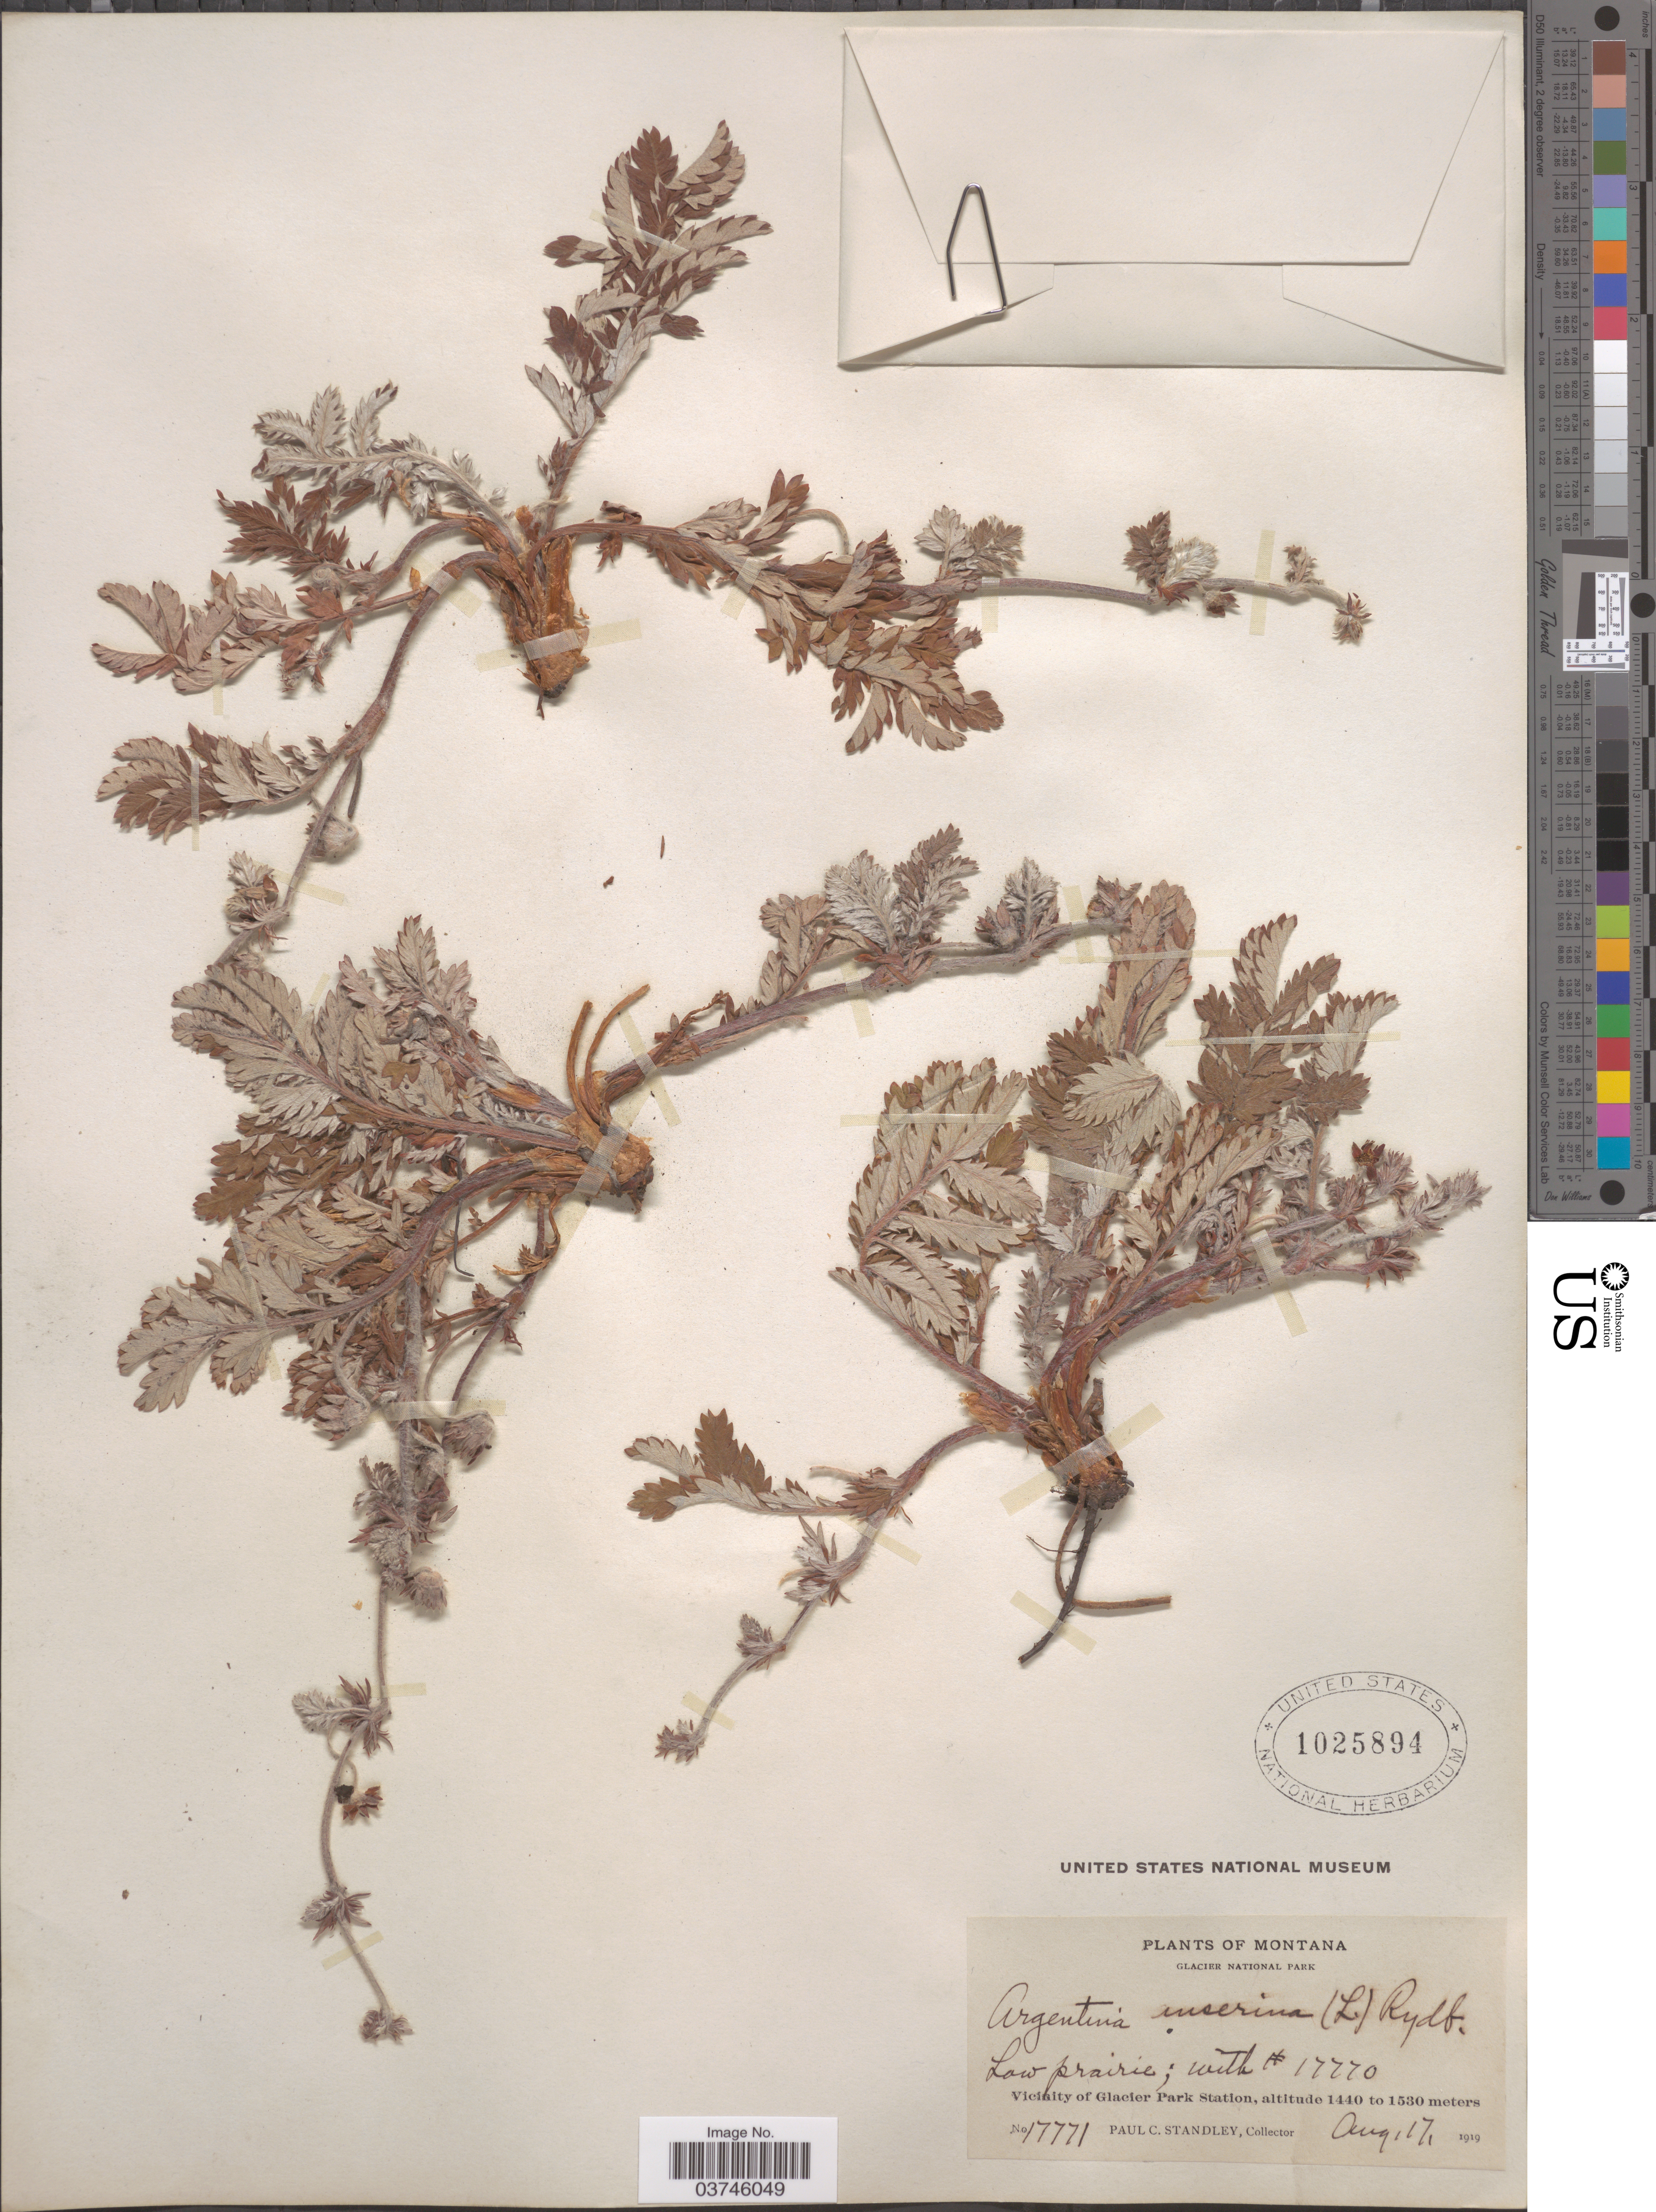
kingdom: Plantae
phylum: Tracheophyta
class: Magnoliopsida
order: Rosales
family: Rosaceae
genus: Argentina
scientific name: Argentina anserina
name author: (L.) Rydb.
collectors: P. C. Standley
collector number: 17771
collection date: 1919-08-17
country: United States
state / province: Montana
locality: Glacier National Park. Vicinity of Glacier Park Station.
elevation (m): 1440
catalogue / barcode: US 1025894